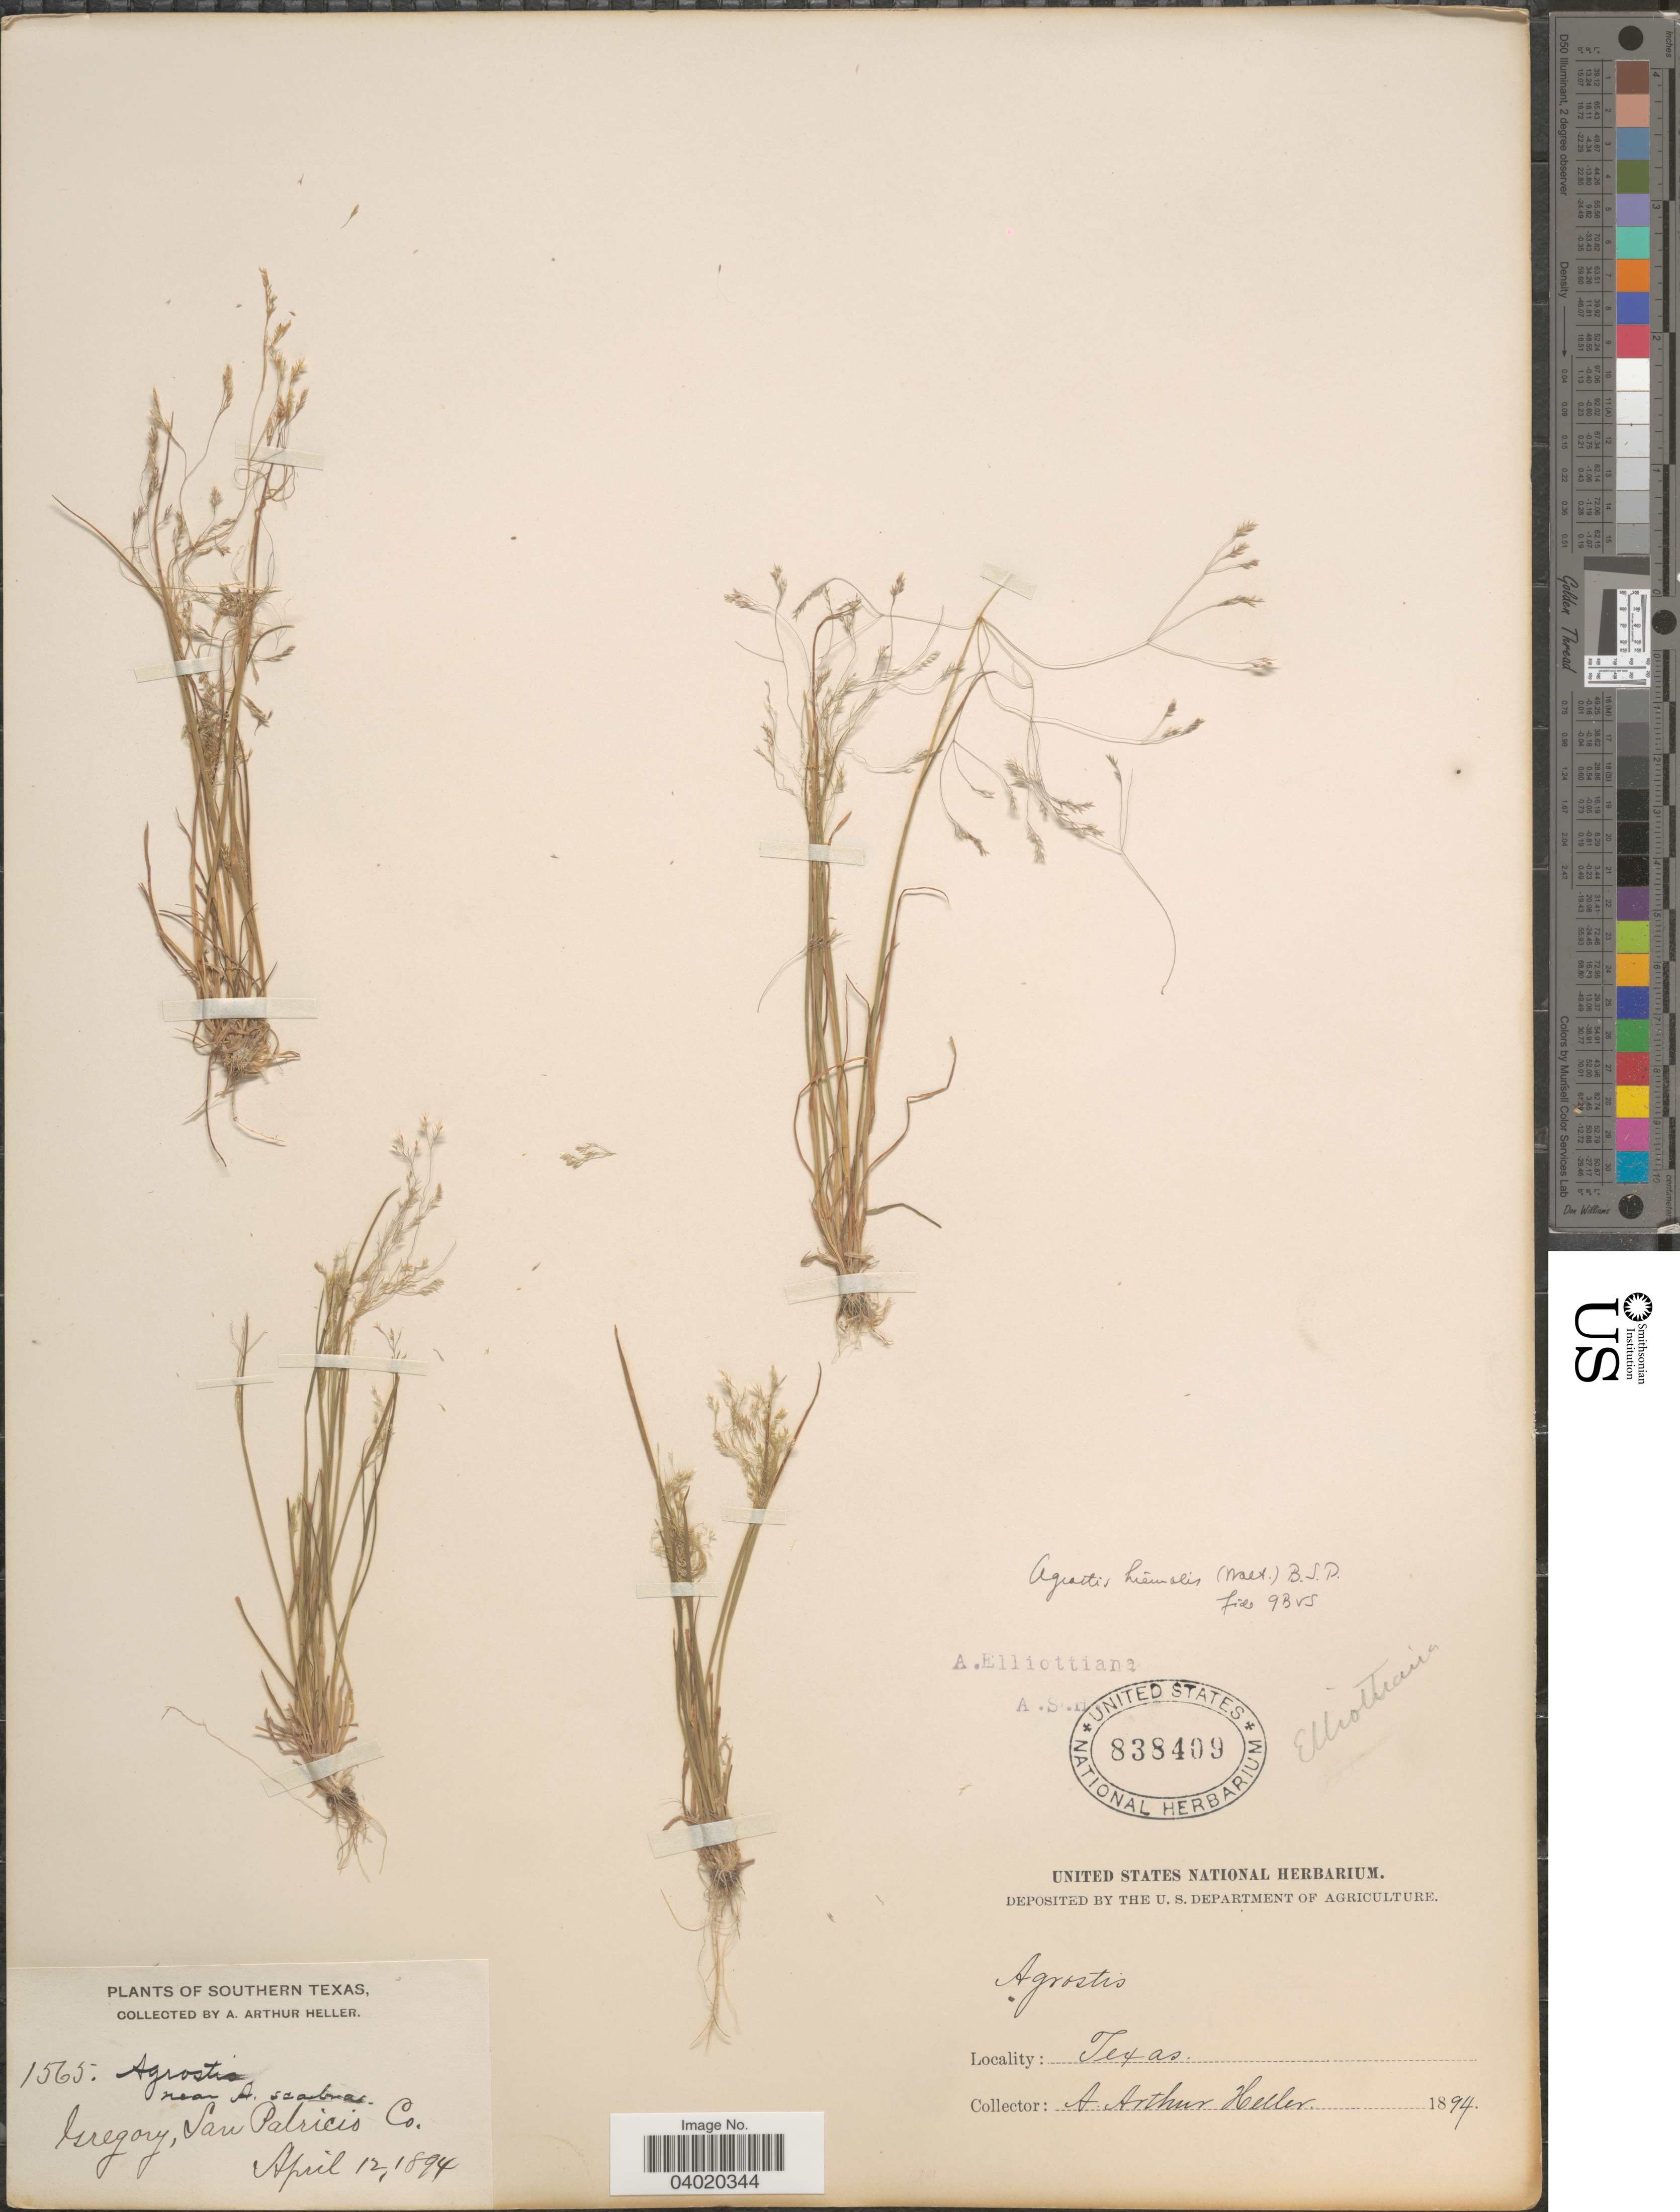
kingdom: Plantae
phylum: Tracheophyta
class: Liliopsida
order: Poales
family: Poaceae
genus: Agrostis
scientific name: Agrostis hyemalis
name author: (Walter) Britton et al.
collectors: A. A. Heller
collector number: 1565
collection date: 1894-04-12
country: United States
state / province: Texas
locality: Southern Texas. Gregory, San Patricio Co.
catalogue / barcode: US 838409